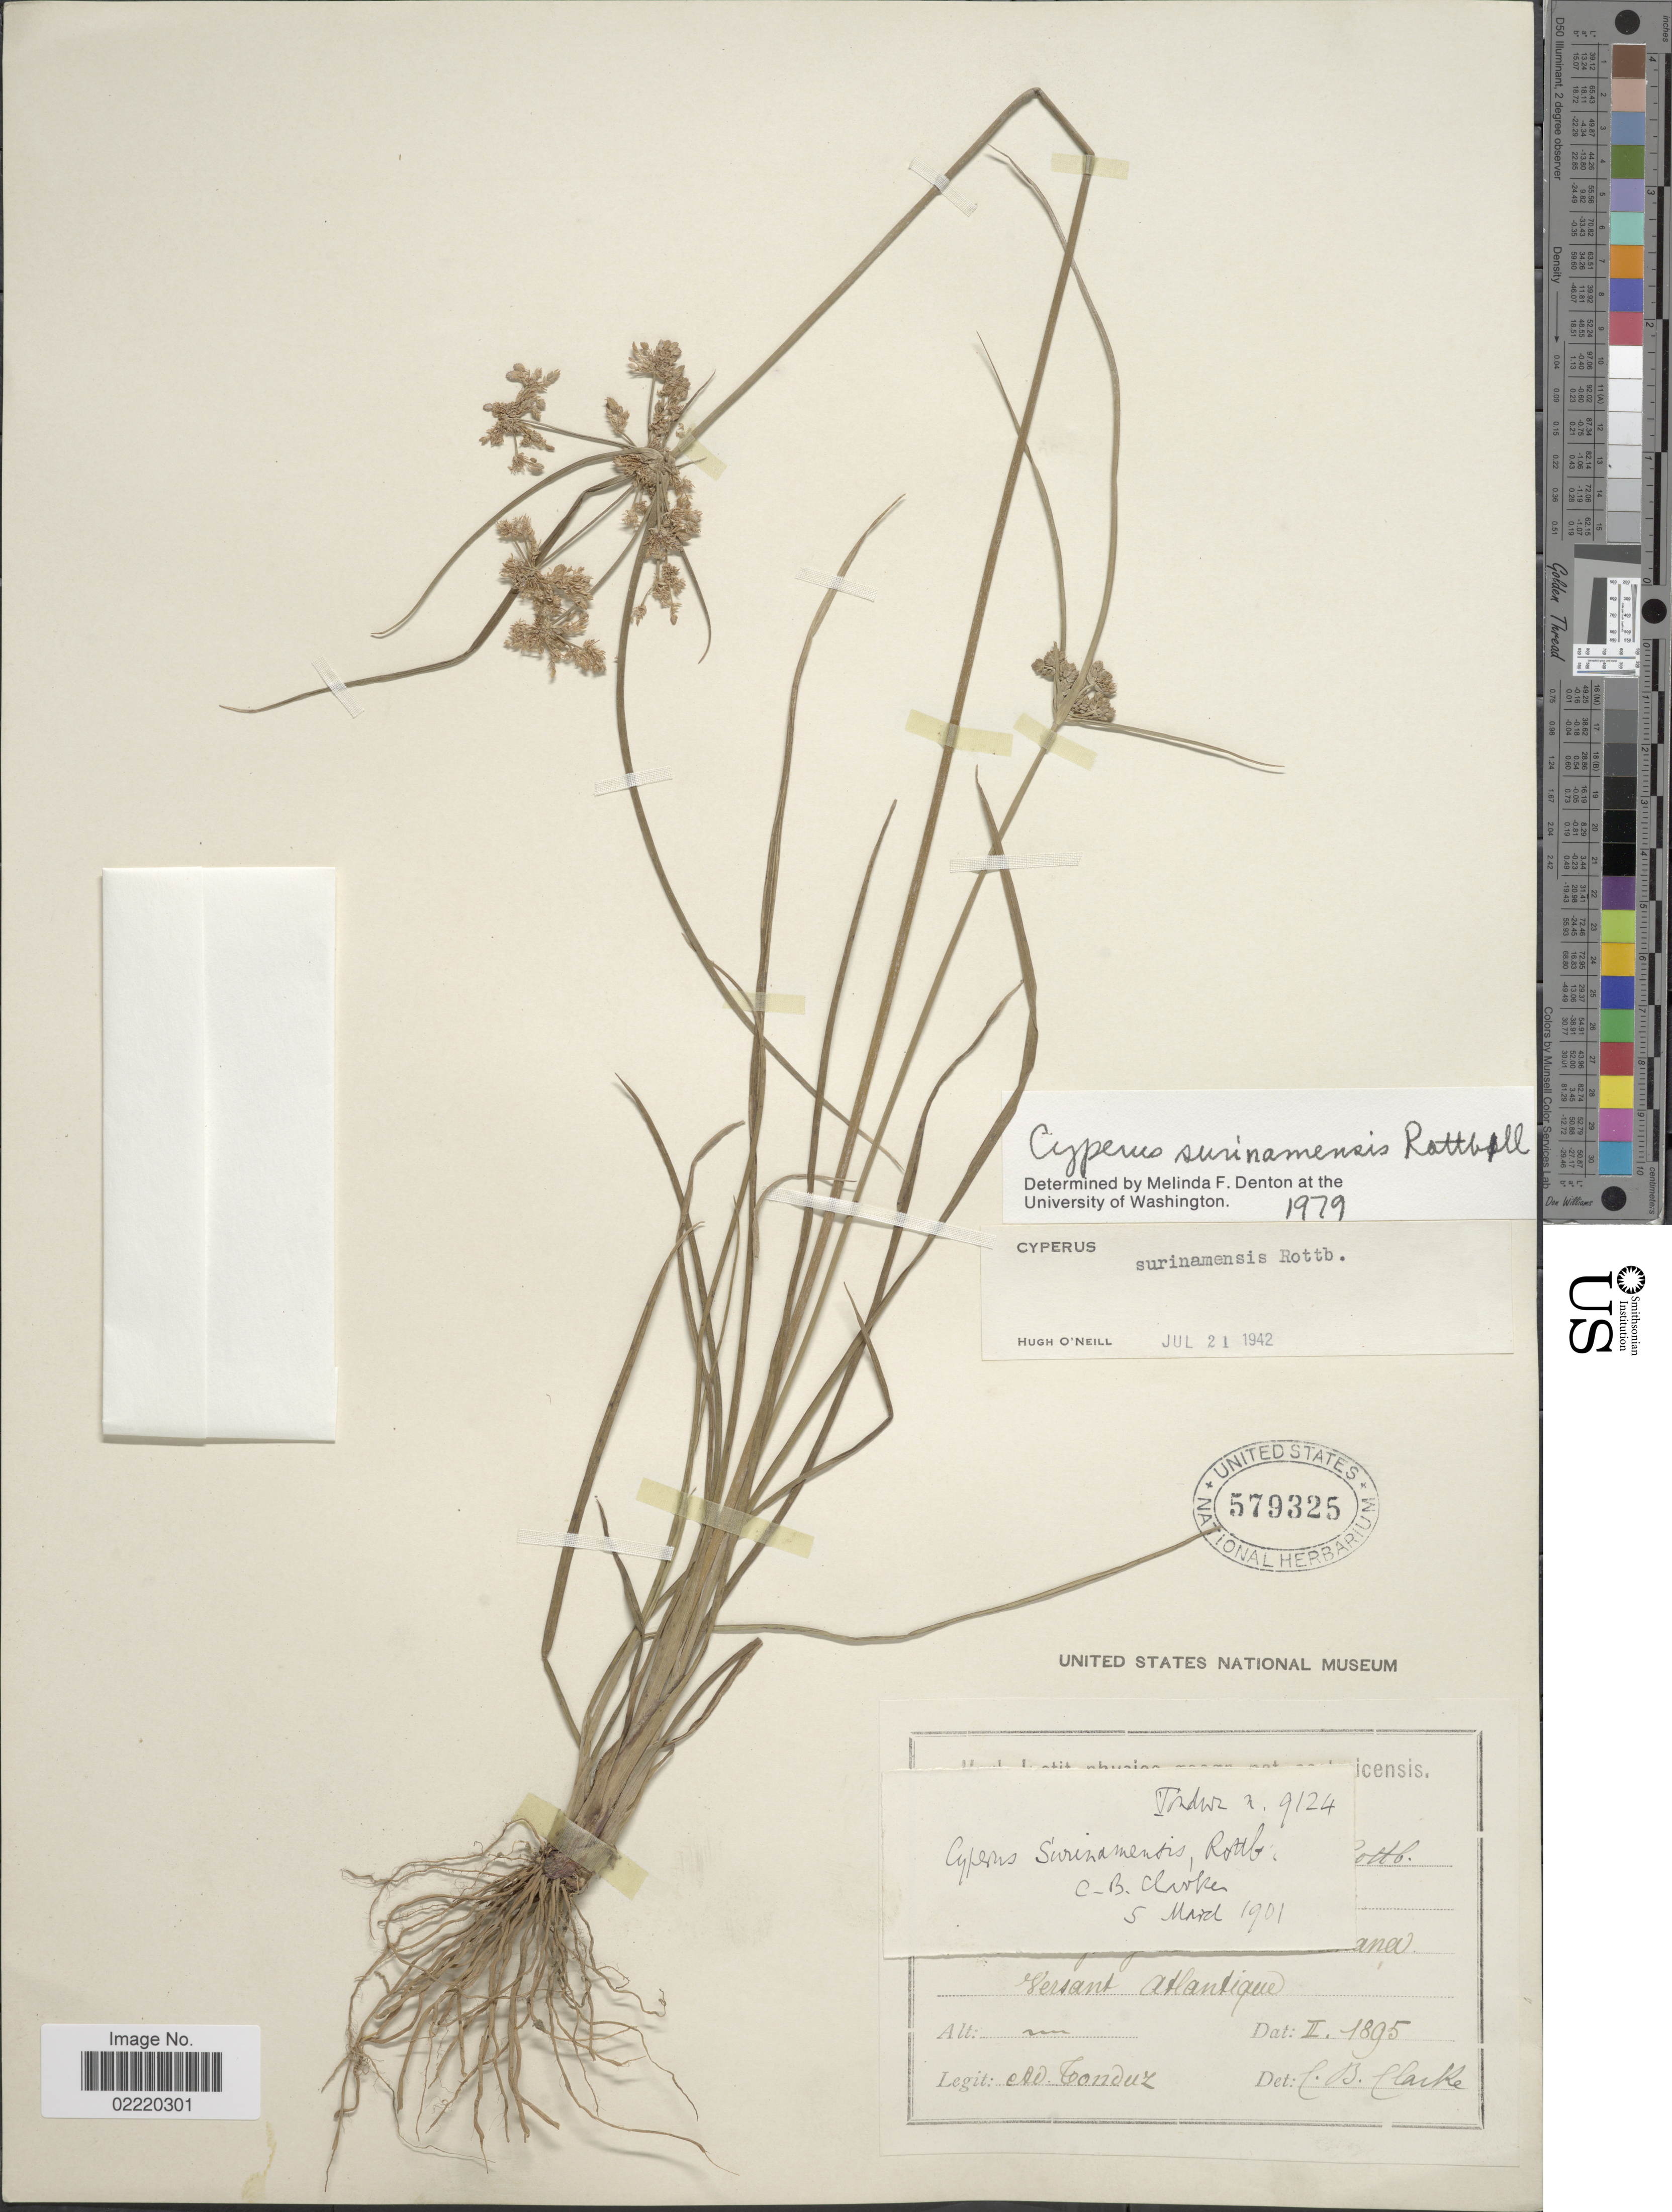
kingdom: Plantae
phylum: Tracheophyta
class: Liliopsida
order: Poales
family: Cyperaceae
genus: Cyperus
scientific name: Cyperus surinamensis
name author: Rottb.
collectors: A. Tonduz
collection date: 1895-02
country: Costa Rica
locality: Versant Atlantique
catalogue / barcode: US 579325